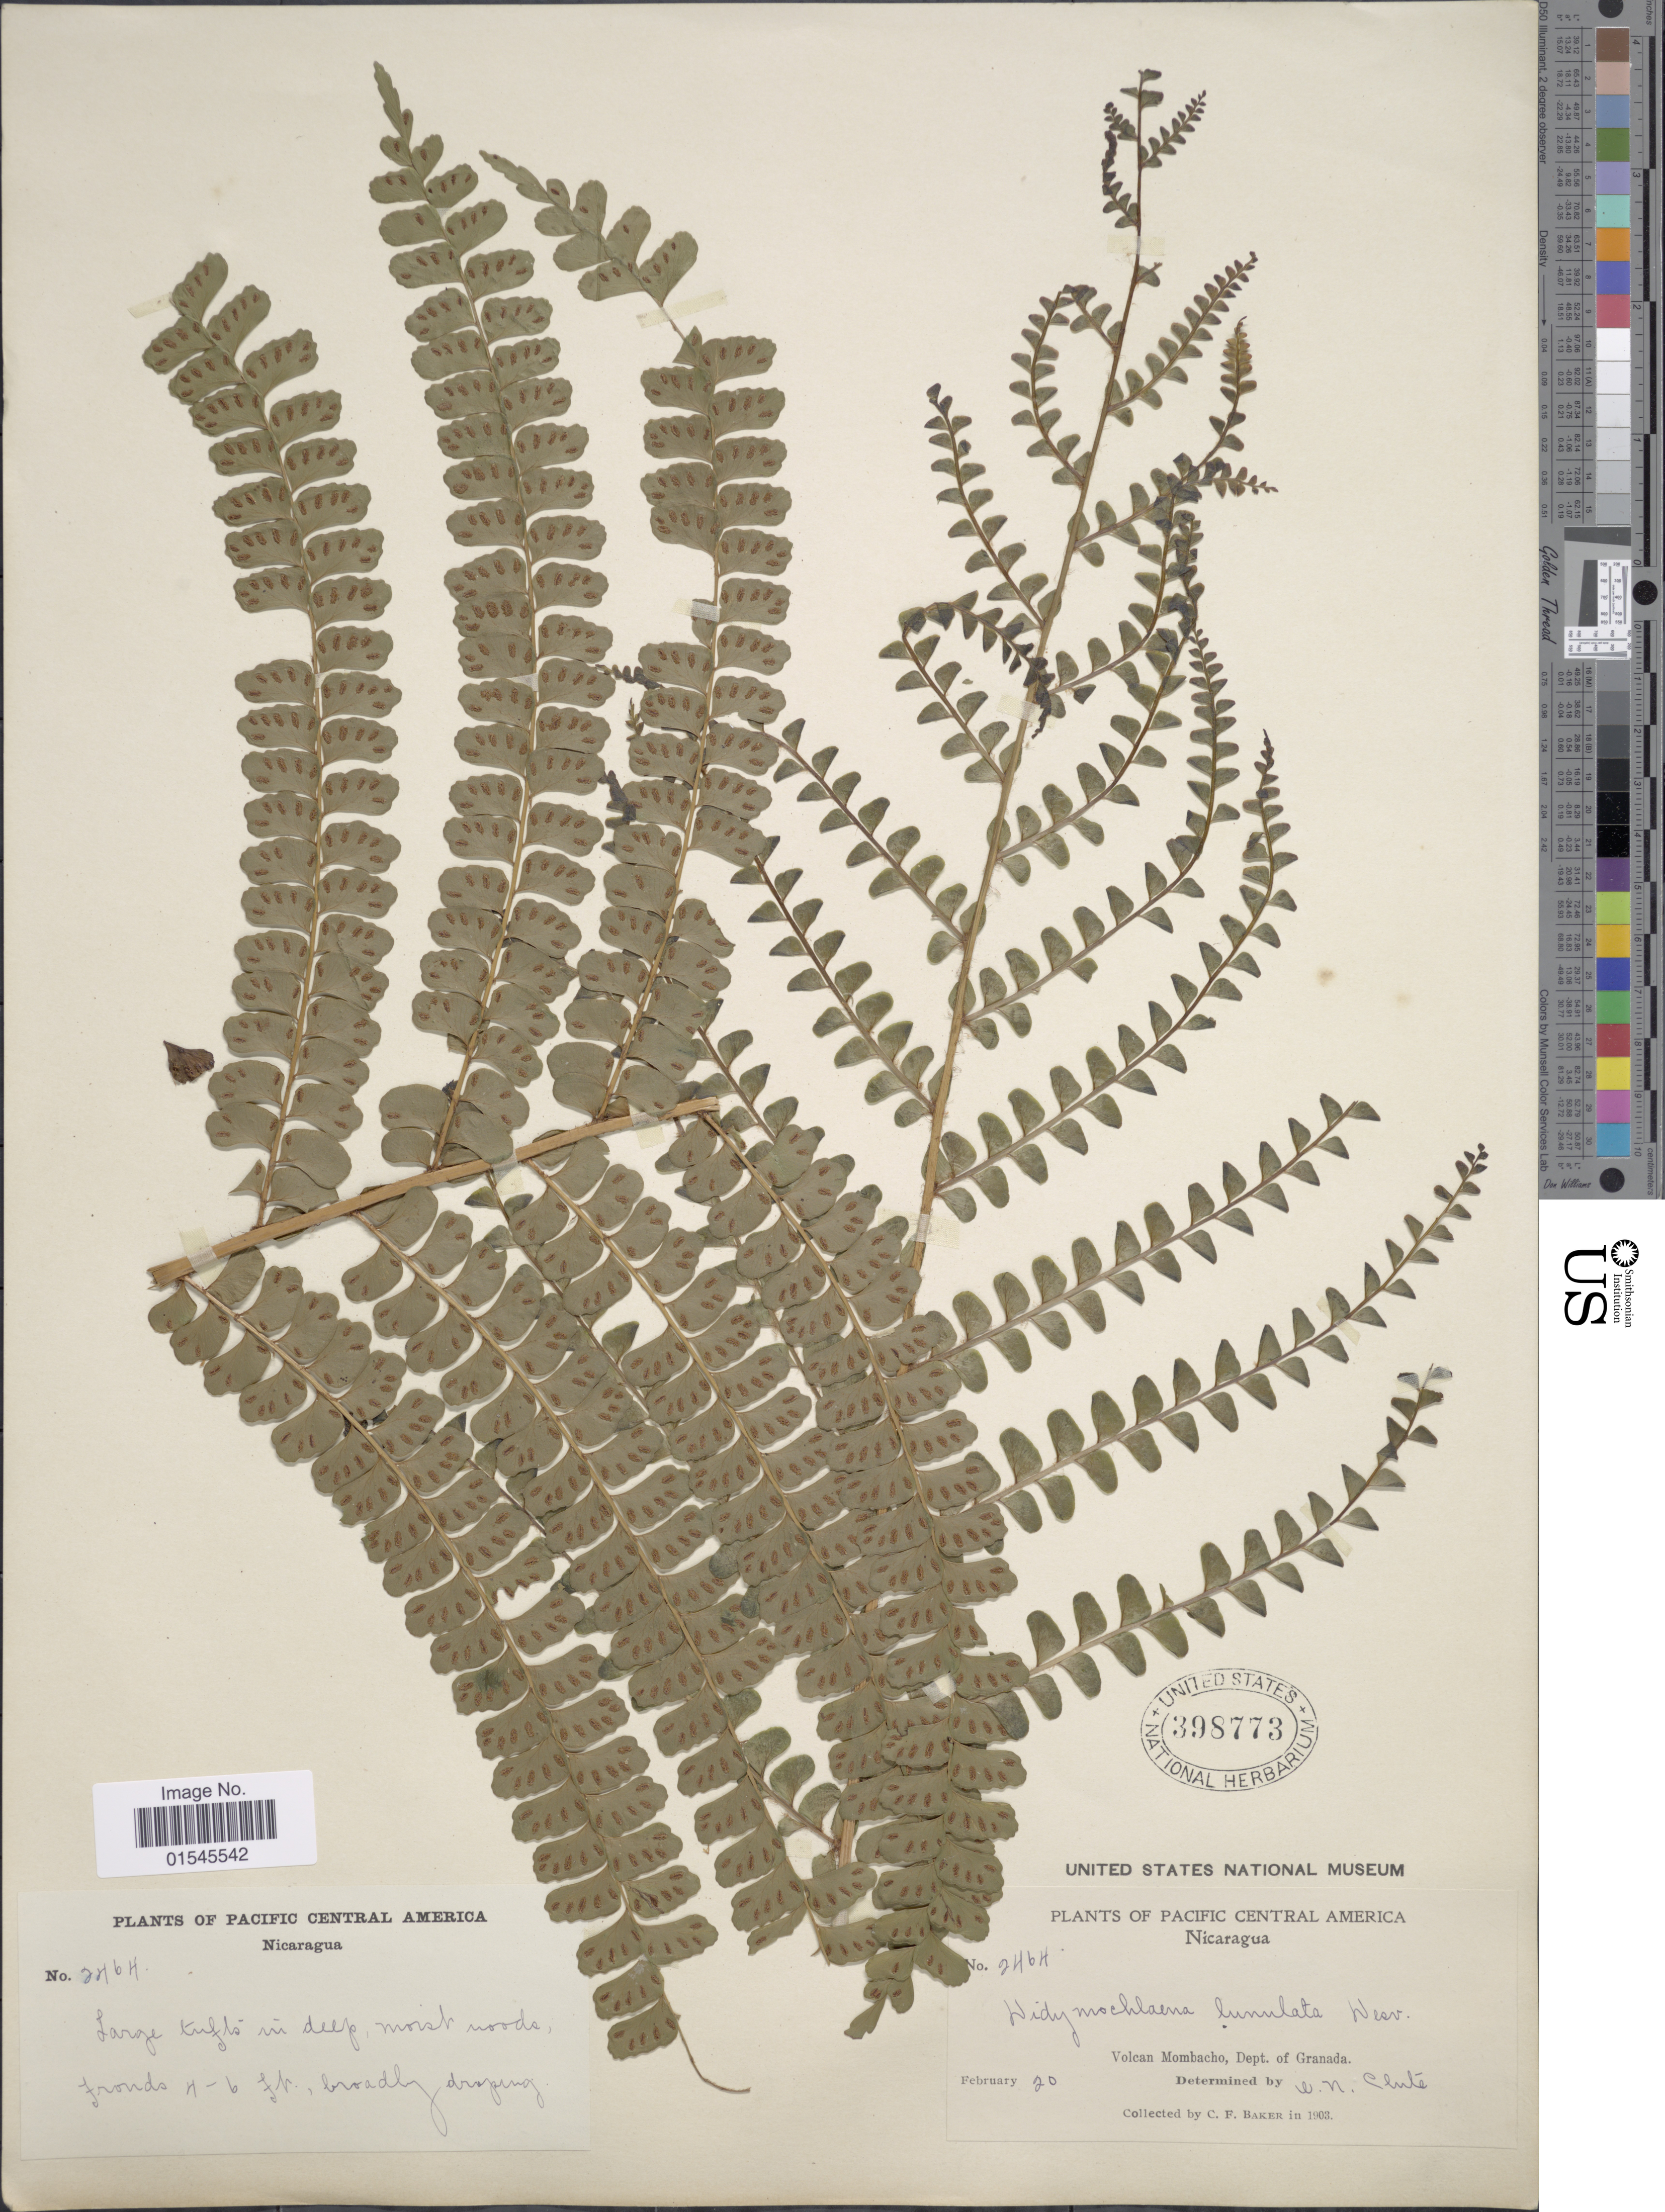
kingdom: Plantae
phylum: Tracheophyta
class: Polypodiopsida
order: Polypodiales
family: Didymochlaenaceae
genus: Didymochlaena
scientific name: Didymochlaena truncatula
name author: (Sw.) J. Sm.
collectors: C. F. Baker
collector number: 2464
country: Nicaragua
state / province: Granada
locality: Pacific Central America. Nicaragua. Volcan Mombacho, dept. of Granada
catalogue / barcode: US 398773